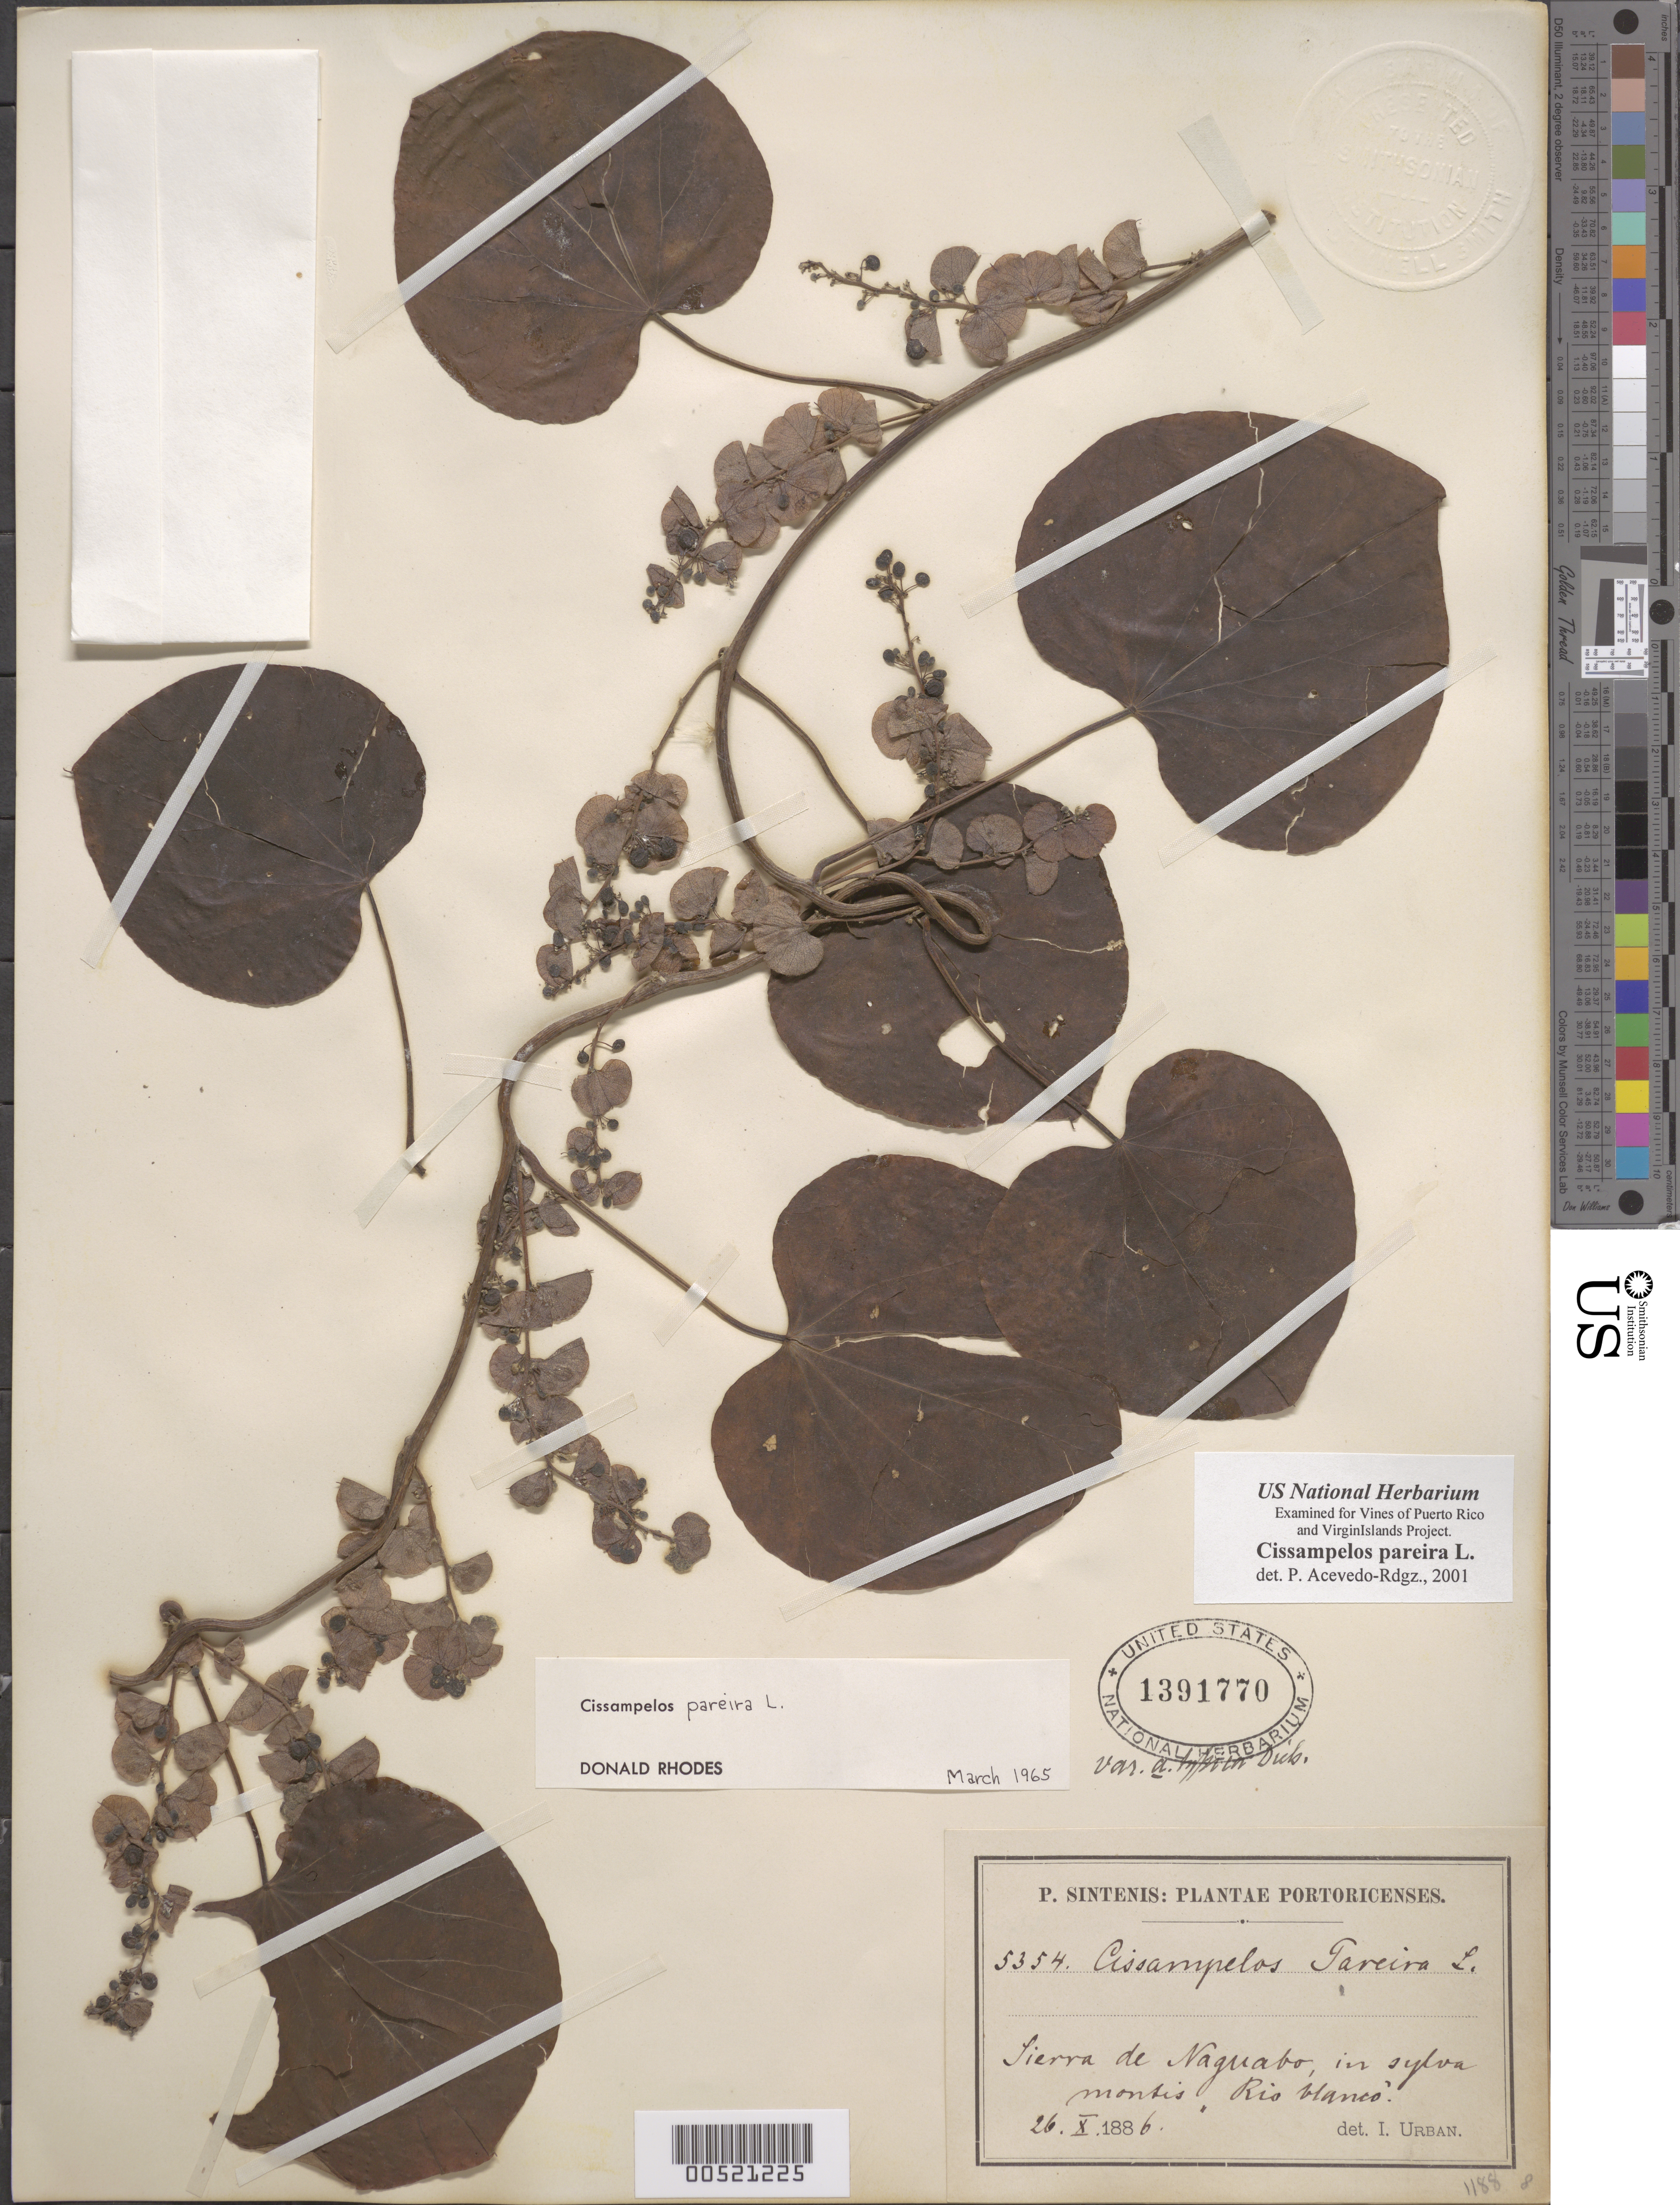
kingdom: Plantae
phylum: Tracheophyta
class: Magnoliopsida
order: Ranunculales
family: Menispermaceae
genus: Cissampelos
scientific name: Cissampelos pareira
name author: L.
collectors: P. Sintenis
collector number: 5354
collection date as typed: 26 Oct 1886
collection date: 1886-10-26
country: Puerto Rico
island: Greater Antilles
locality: Sierra de Naguabo. In sylva montis "Río blanco".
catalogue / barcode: US 1391770